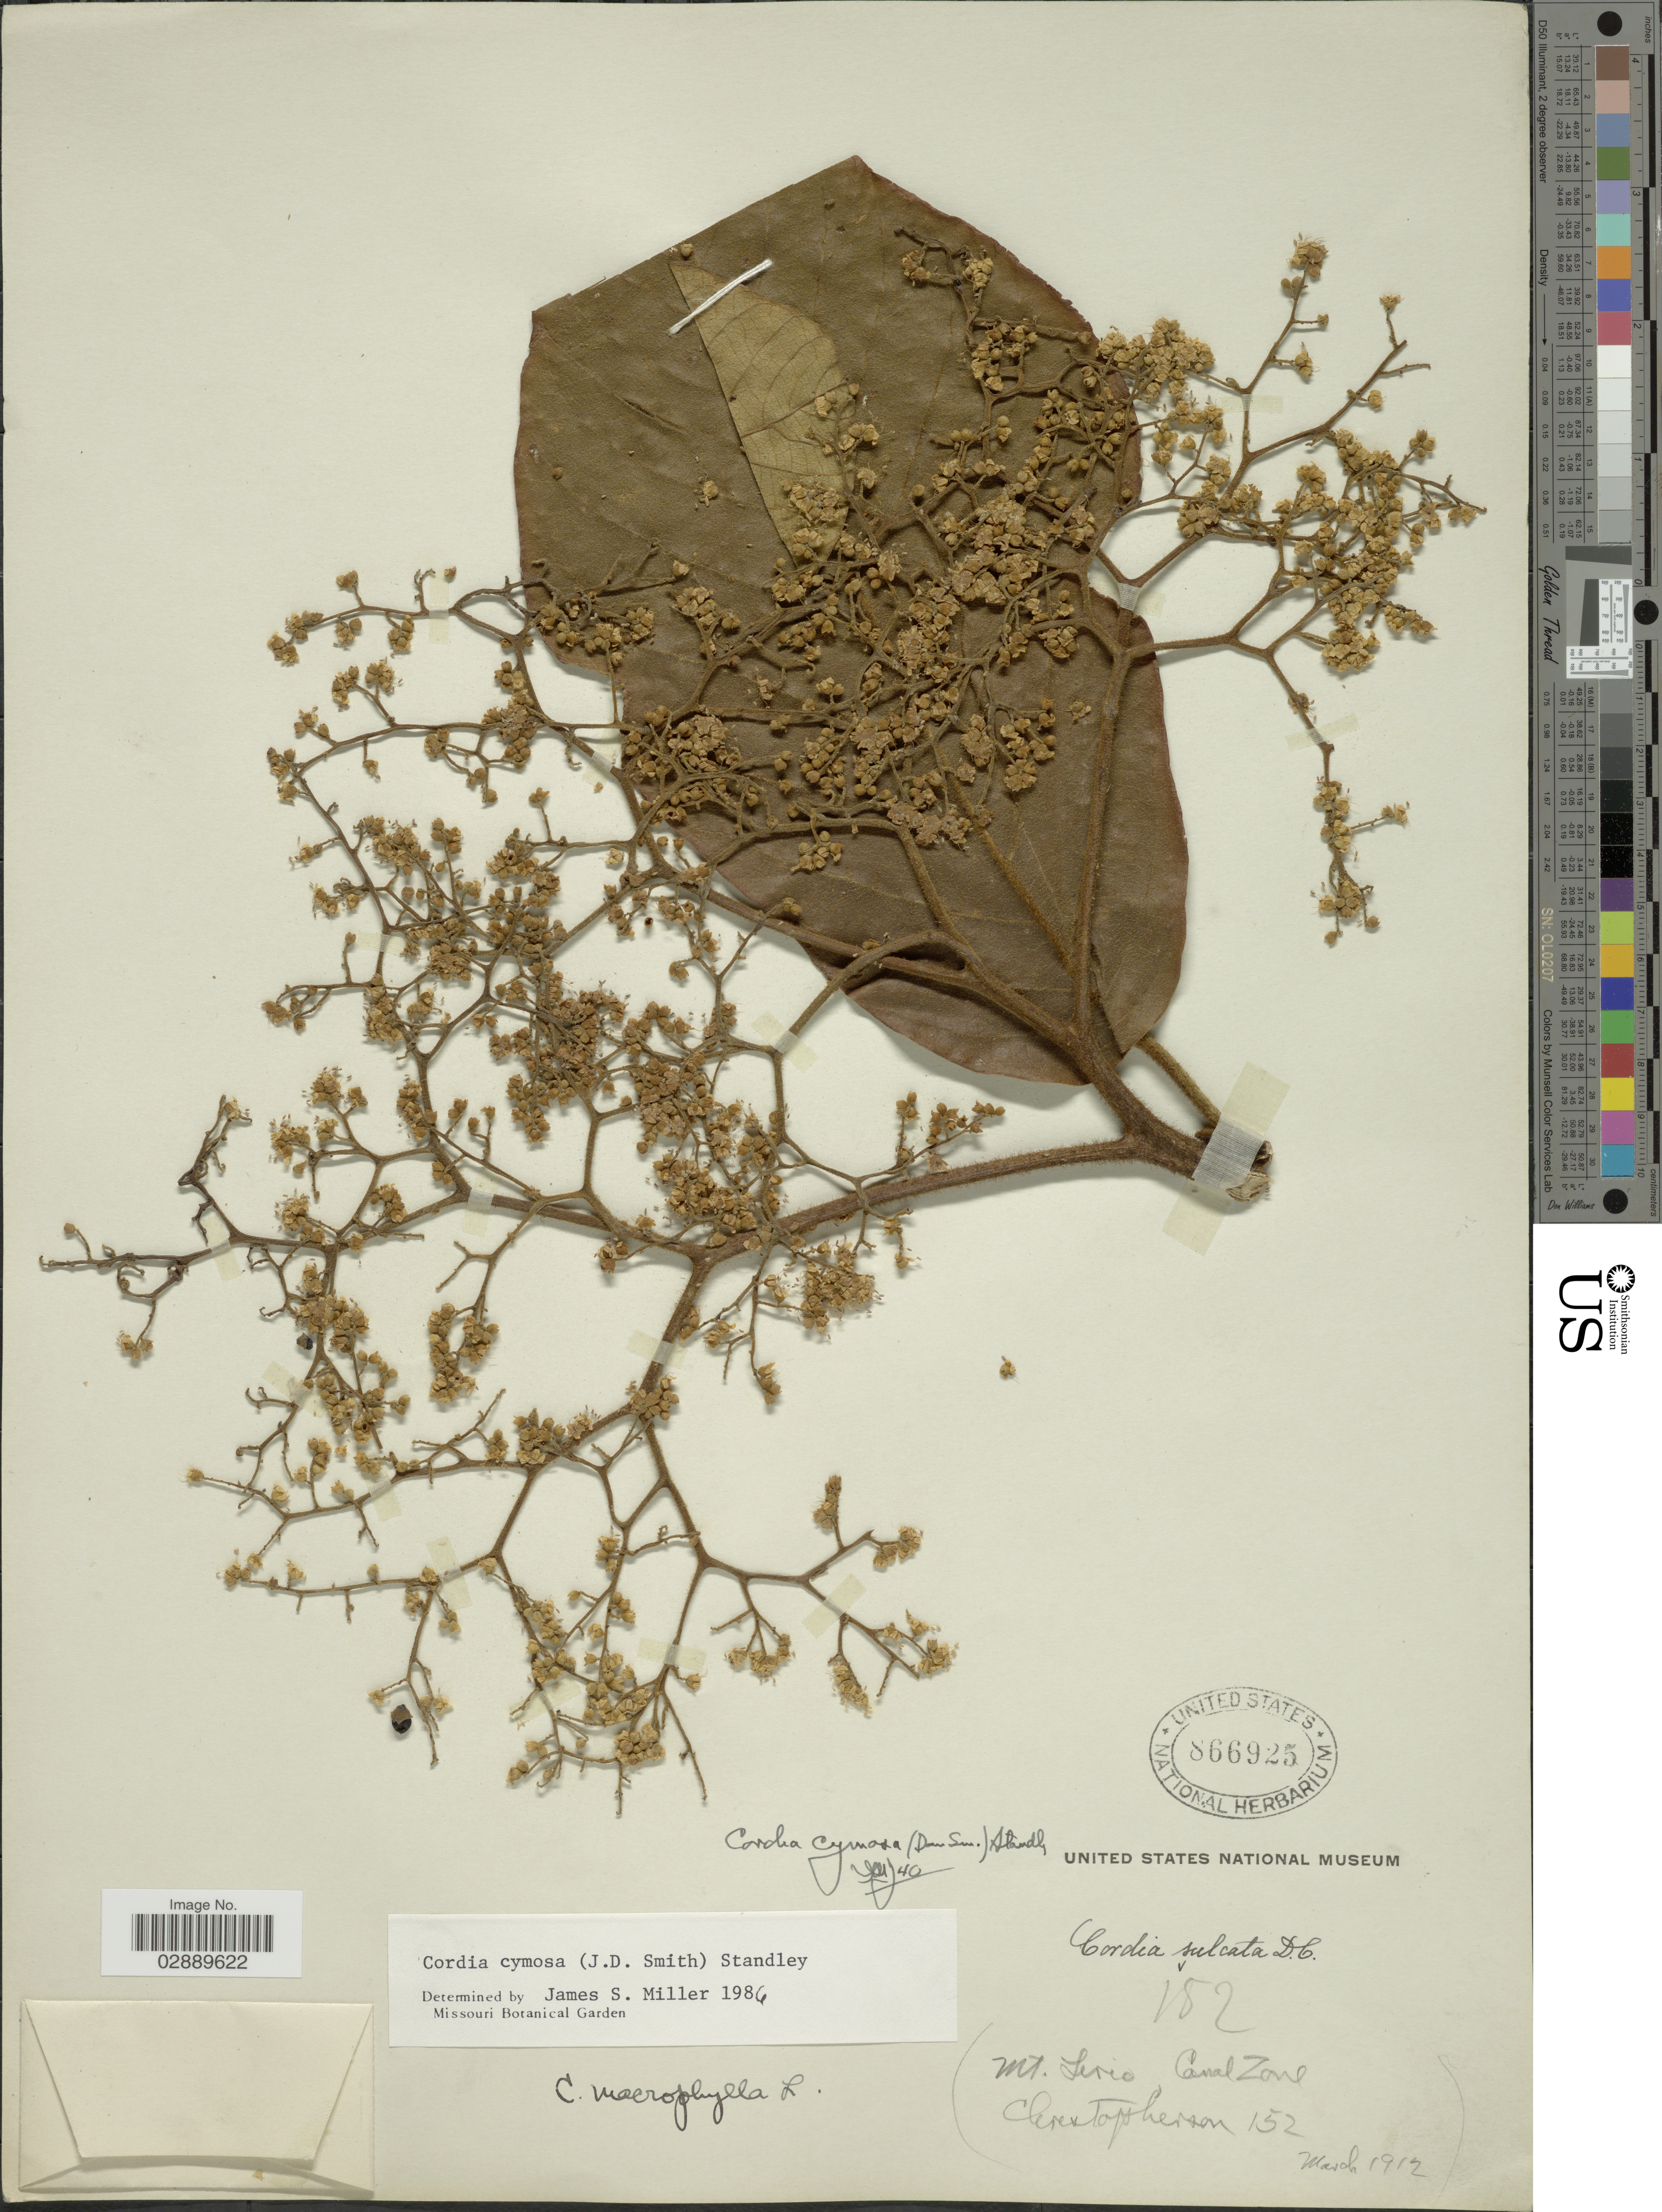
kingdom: Plantae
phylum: Tracheophyta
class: Magnoliopsida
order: Boraginales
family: Cordiaceae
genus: Cordia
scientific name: Cordia cymosa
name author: (Donn. Sm.) Standl.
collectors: -. Christopherson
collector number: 152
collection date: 1912-03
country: Panama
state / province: Colón / Panamá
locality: Canal Zone. Mt Lirío.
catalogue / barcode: US 866925